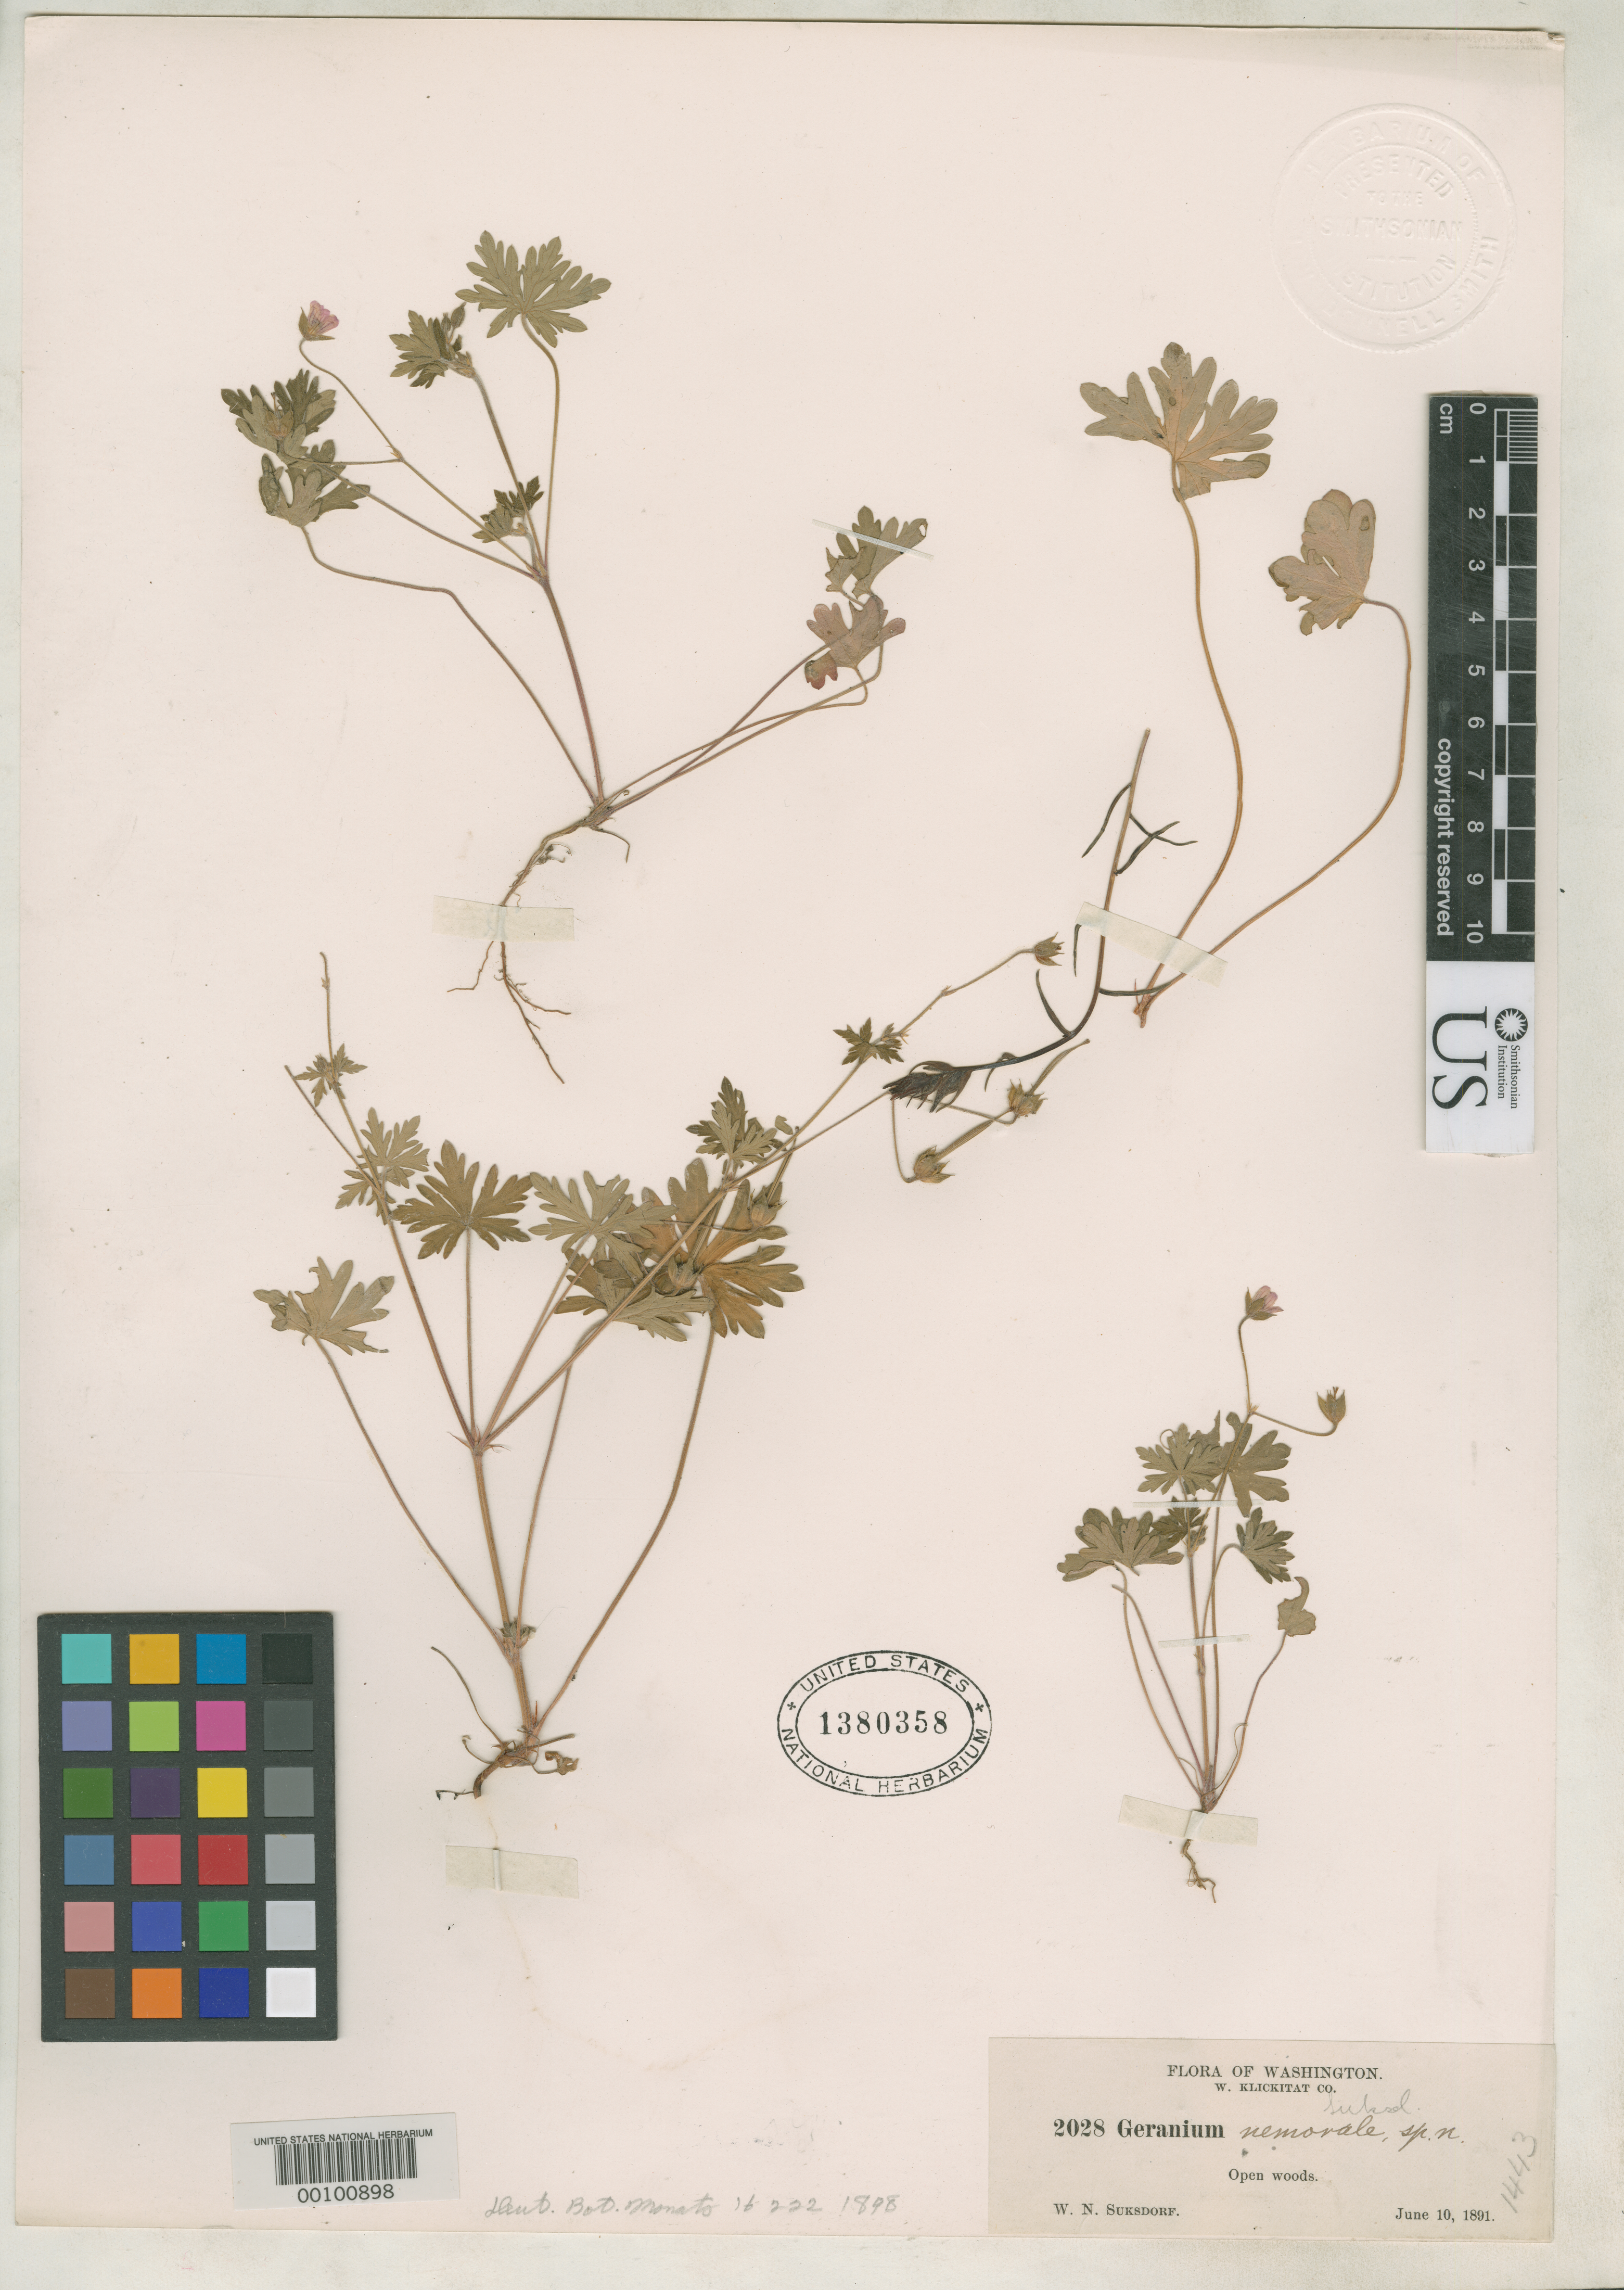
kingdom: Plantae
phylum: Tracheophyta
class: Magnoliopsida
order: Geraniales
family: Geraniaceae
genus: Geranium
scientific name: Geranium nemorale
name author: Suksd.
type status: Isosyntype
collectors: W. N. Suksdorf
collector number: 2028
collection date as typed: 10 Jun 1891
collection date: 1891-06-10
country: United States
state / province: Washington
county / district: Klickitat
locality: Banks of Columbia River.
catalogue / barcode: US 1380358